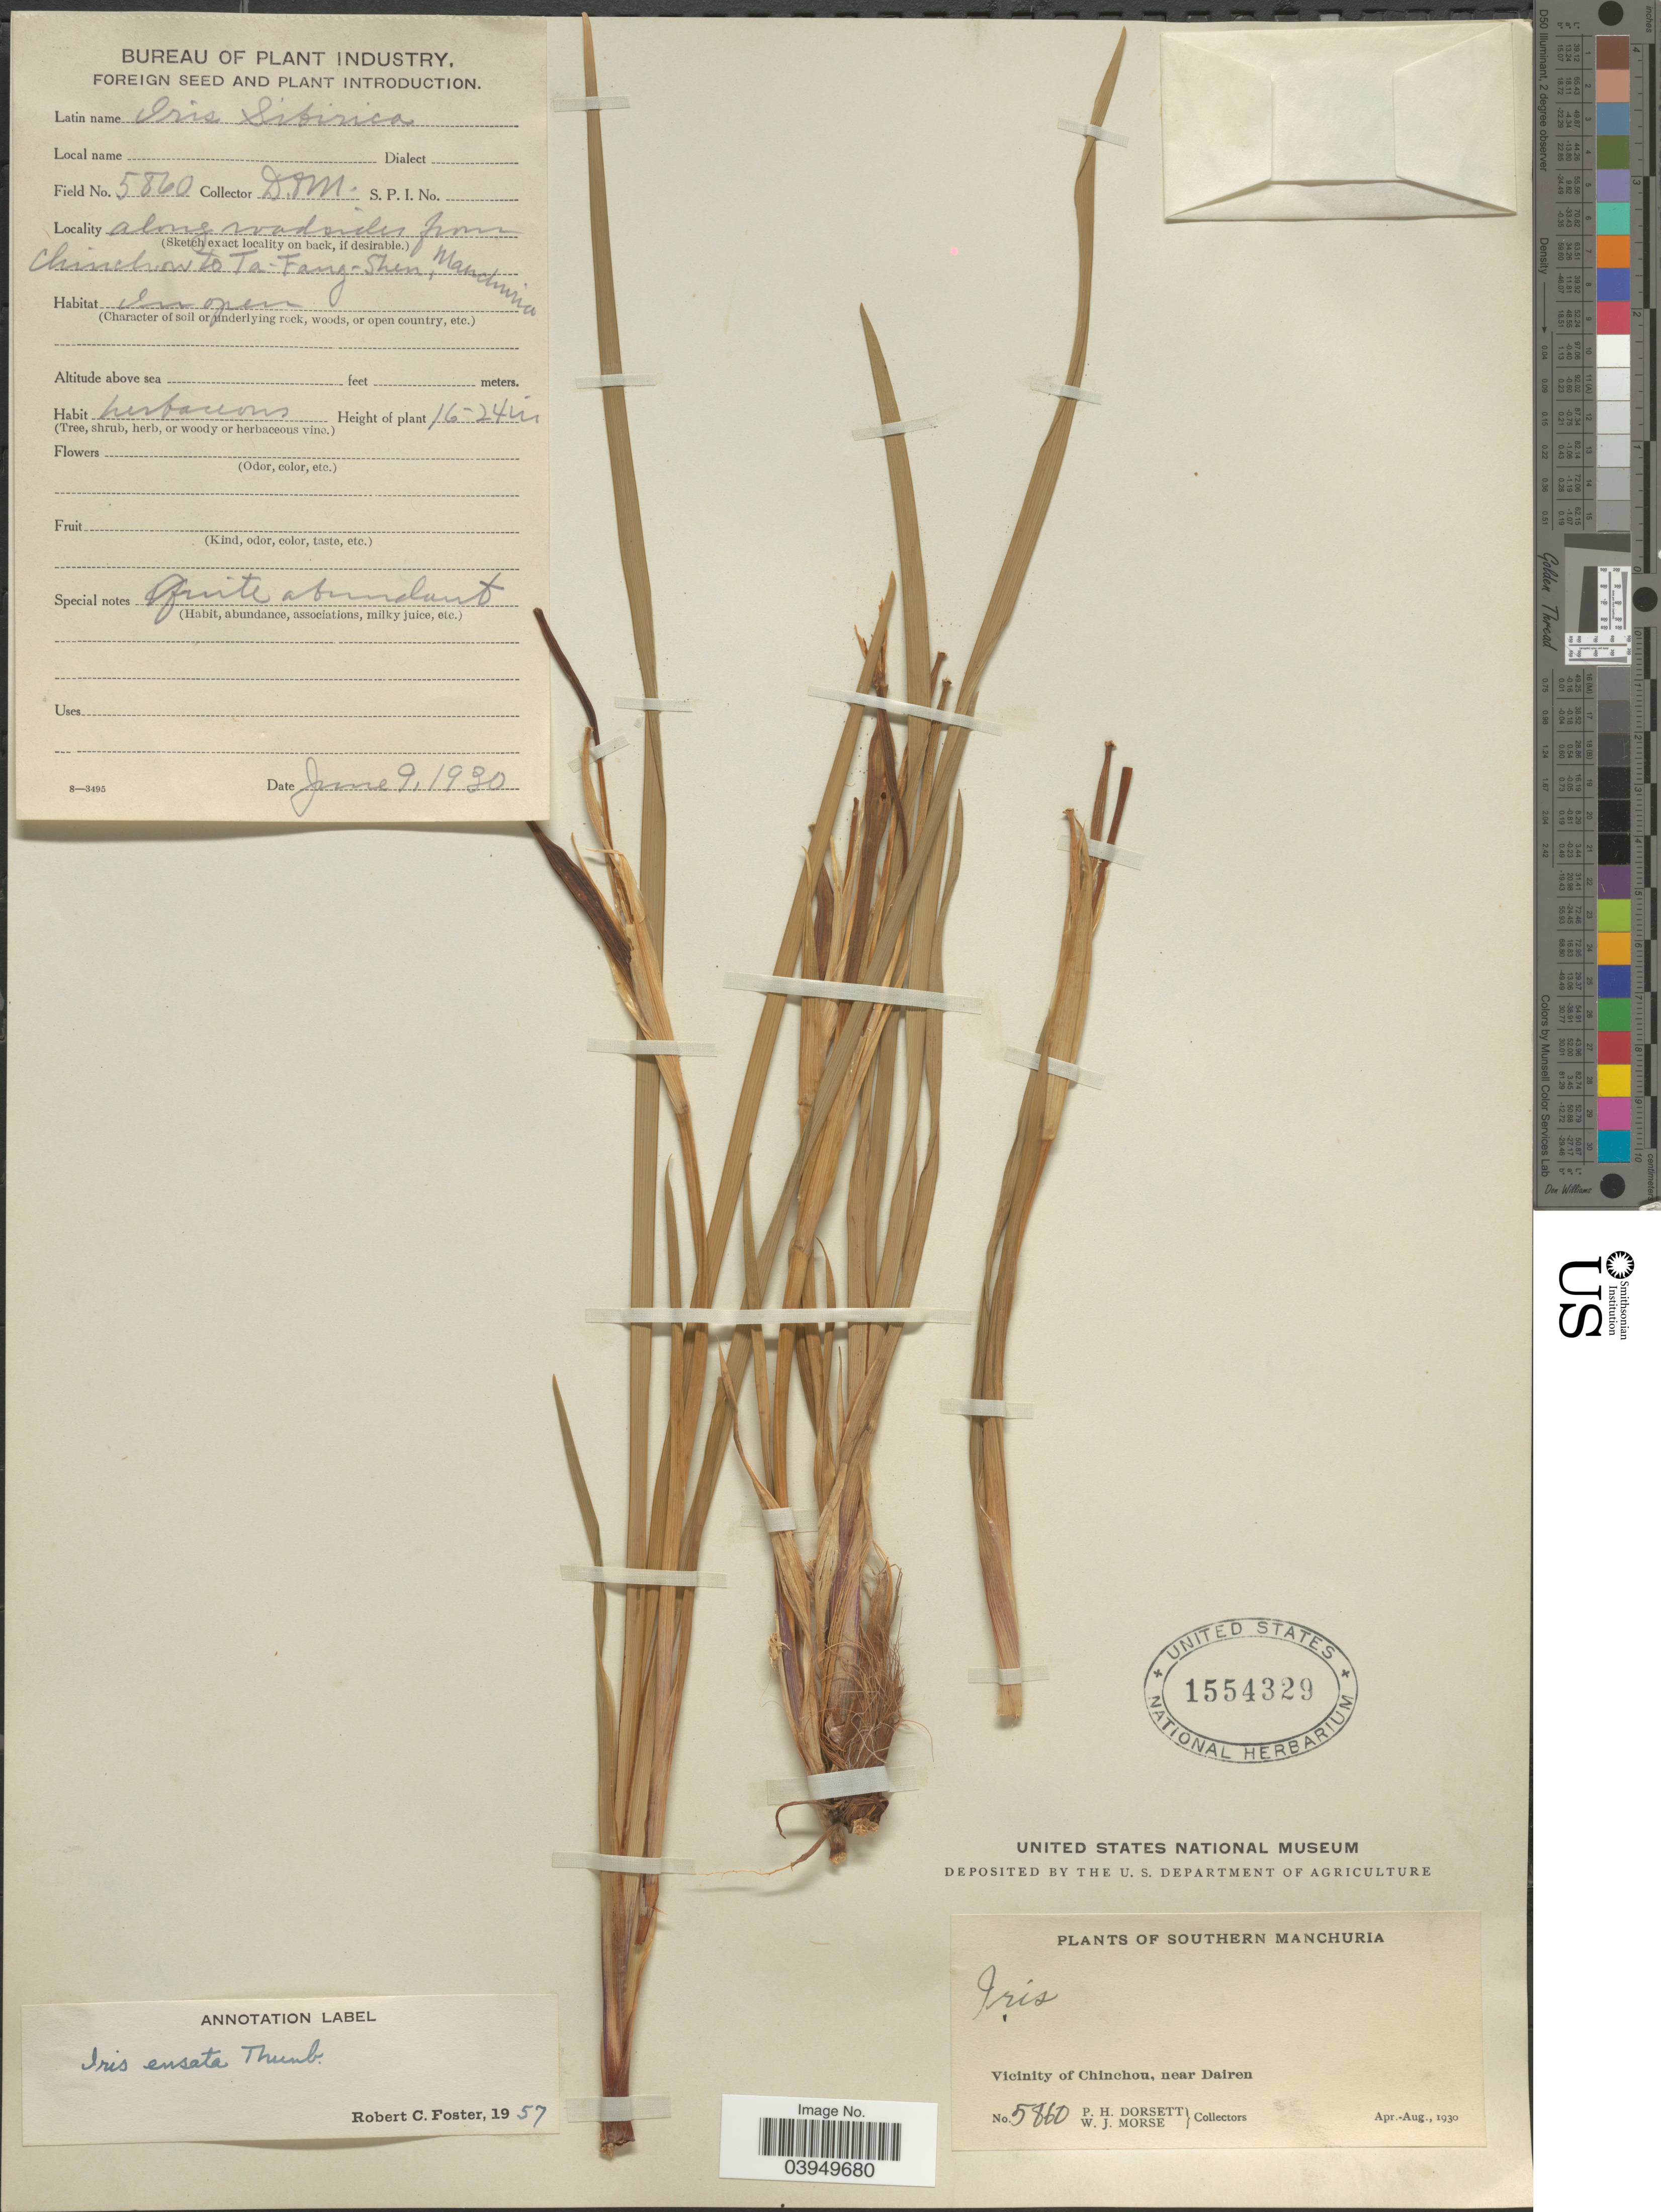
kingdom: Plantae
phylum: Tracheophyta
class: Liliopsida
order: Asparagales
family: Iridaceae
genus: Iris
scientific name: Iris ensata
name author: Thunb.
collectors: P. H. Dorsett & W. J. Morse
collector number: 5860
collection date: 1930-06-09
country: China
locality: Along roadsides from Chinchou to Ta-Fang-Shin [interpreted]. Southern Manchuria. Vicinity of Chinchou, near Dairen.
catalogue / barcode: US 1554329